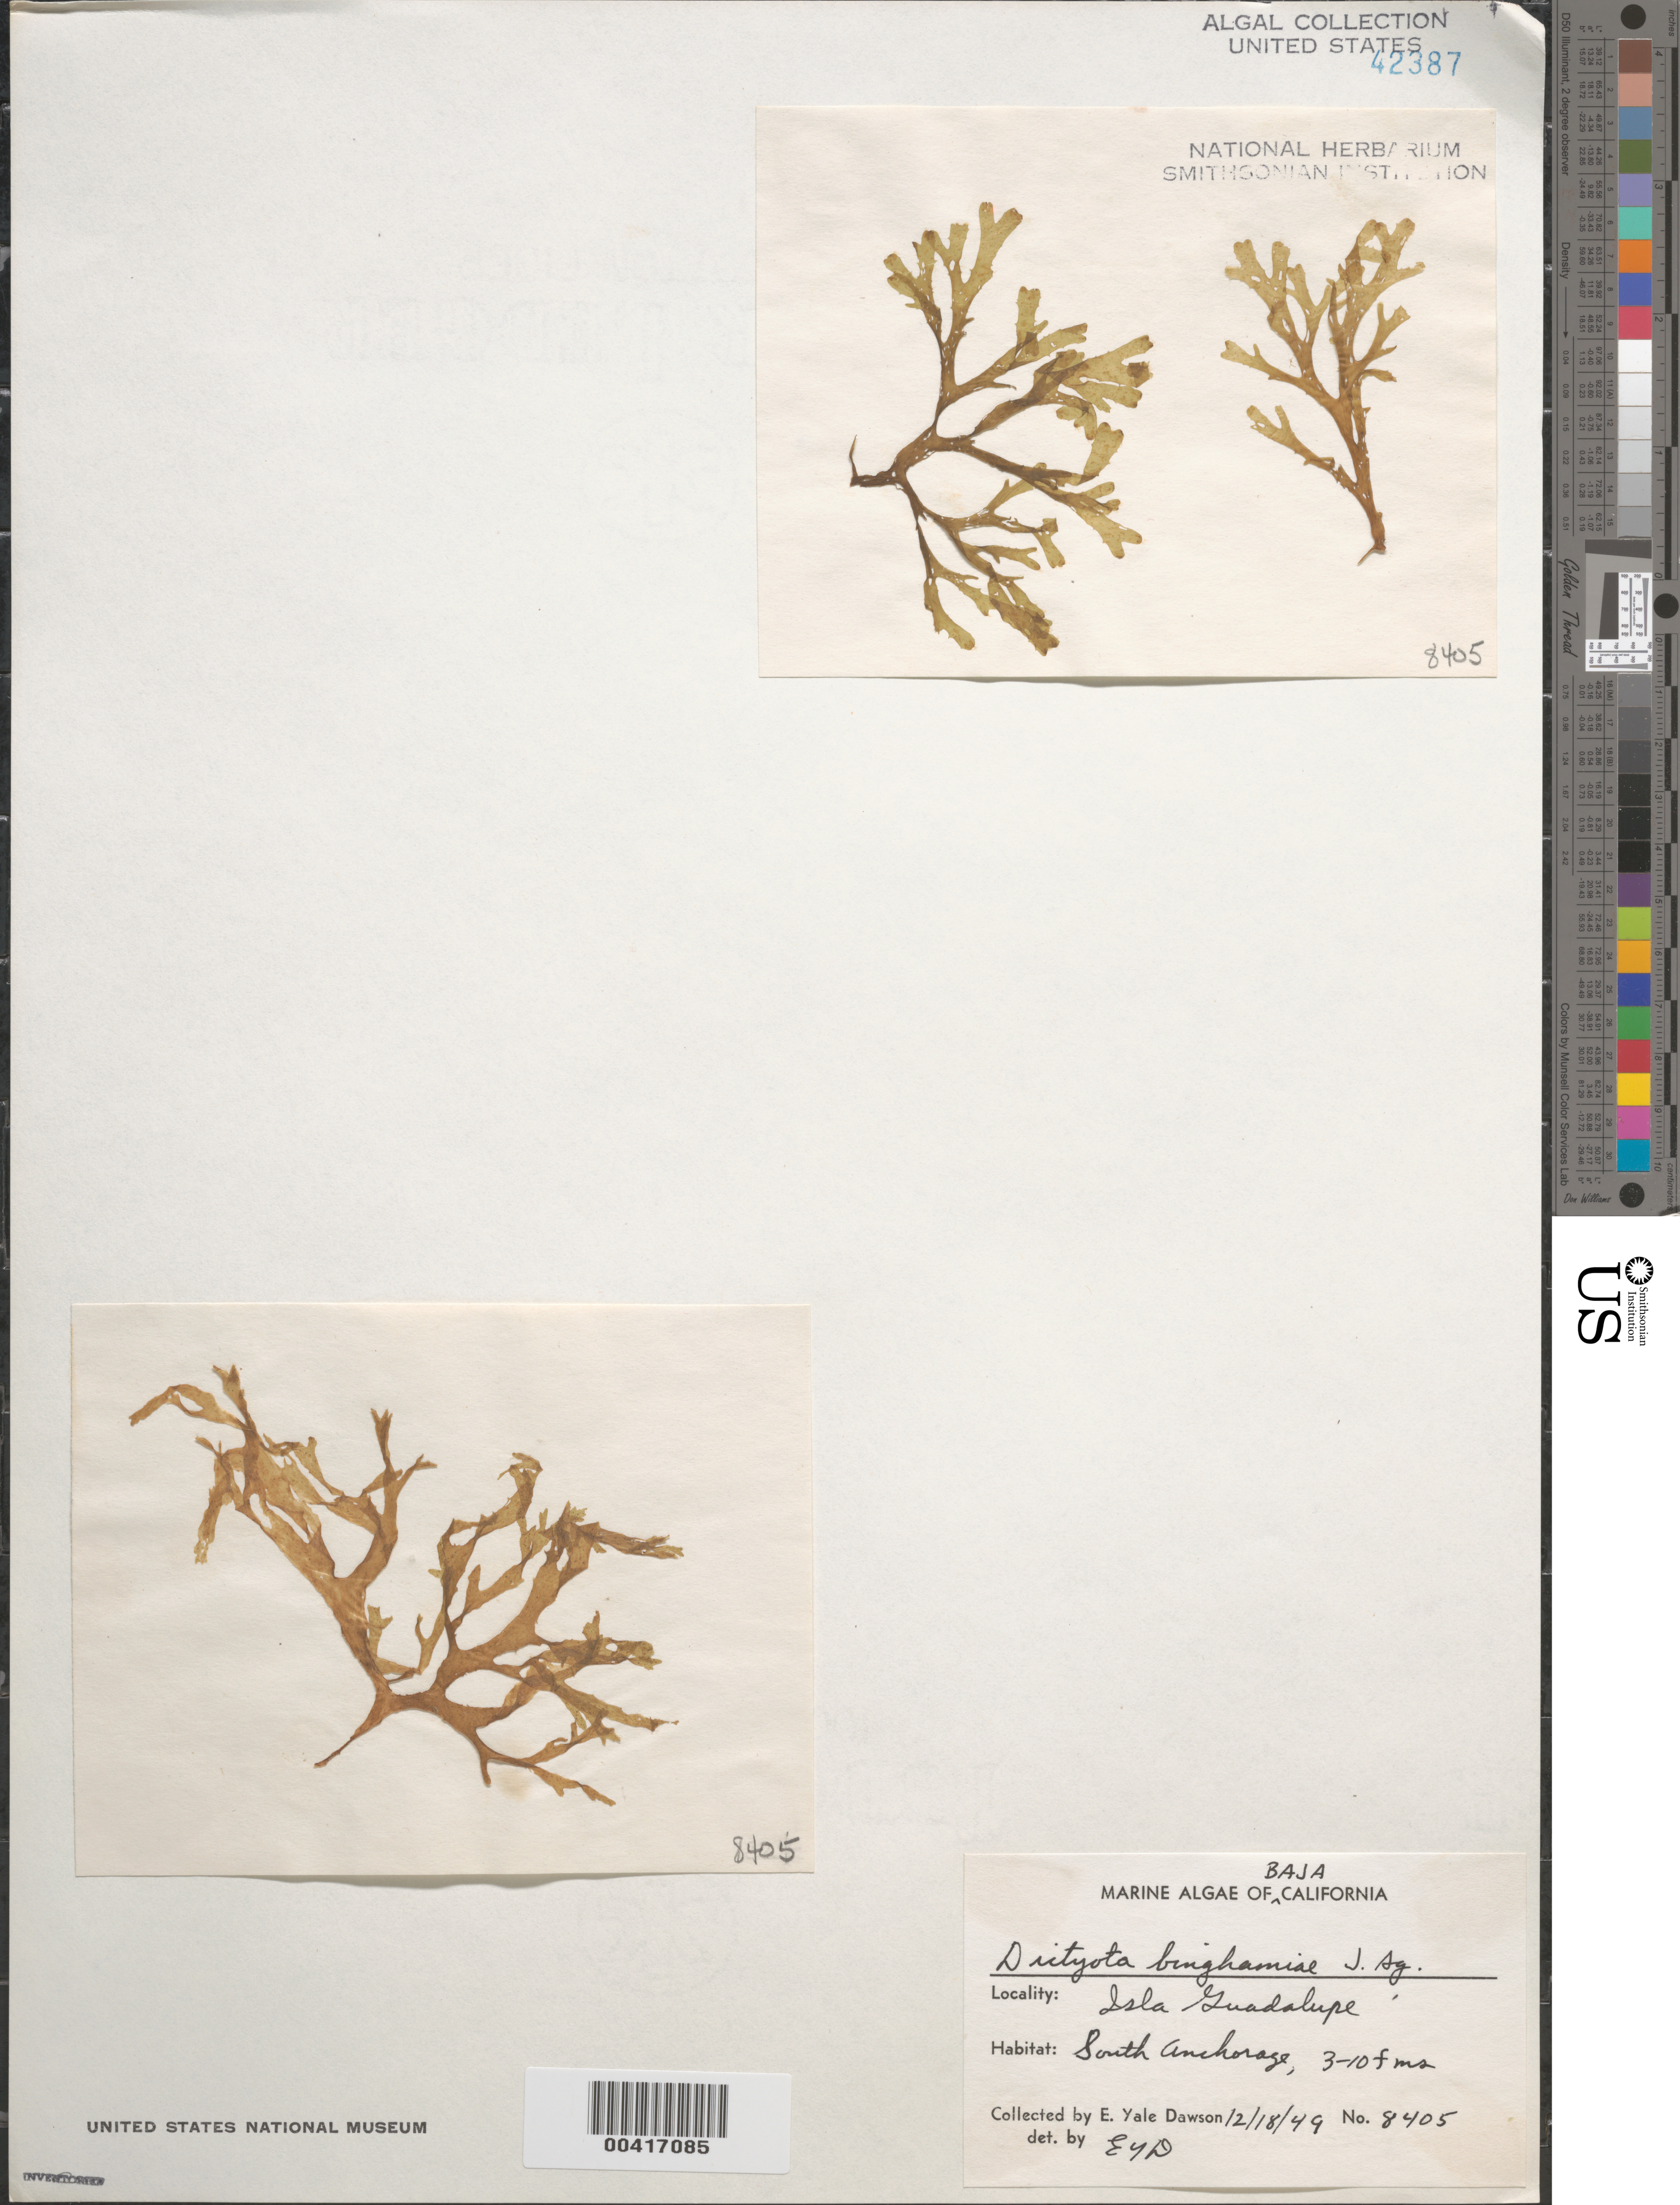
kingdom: Chromista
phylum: Ochrophyta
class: Phaeophyceae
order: Dictyotales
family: Dictyotaceae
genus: Dictyota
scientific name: Dictyota binghamiae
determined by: Dawson, E. Y.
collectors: E. Y. Dawson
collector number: EYD 8405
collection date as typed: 18 Dec 1949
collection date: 1949-12-18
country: Mexico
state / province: Baja California Norte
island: Isla Guadalupe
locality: South anchorage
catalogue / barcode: US 42387